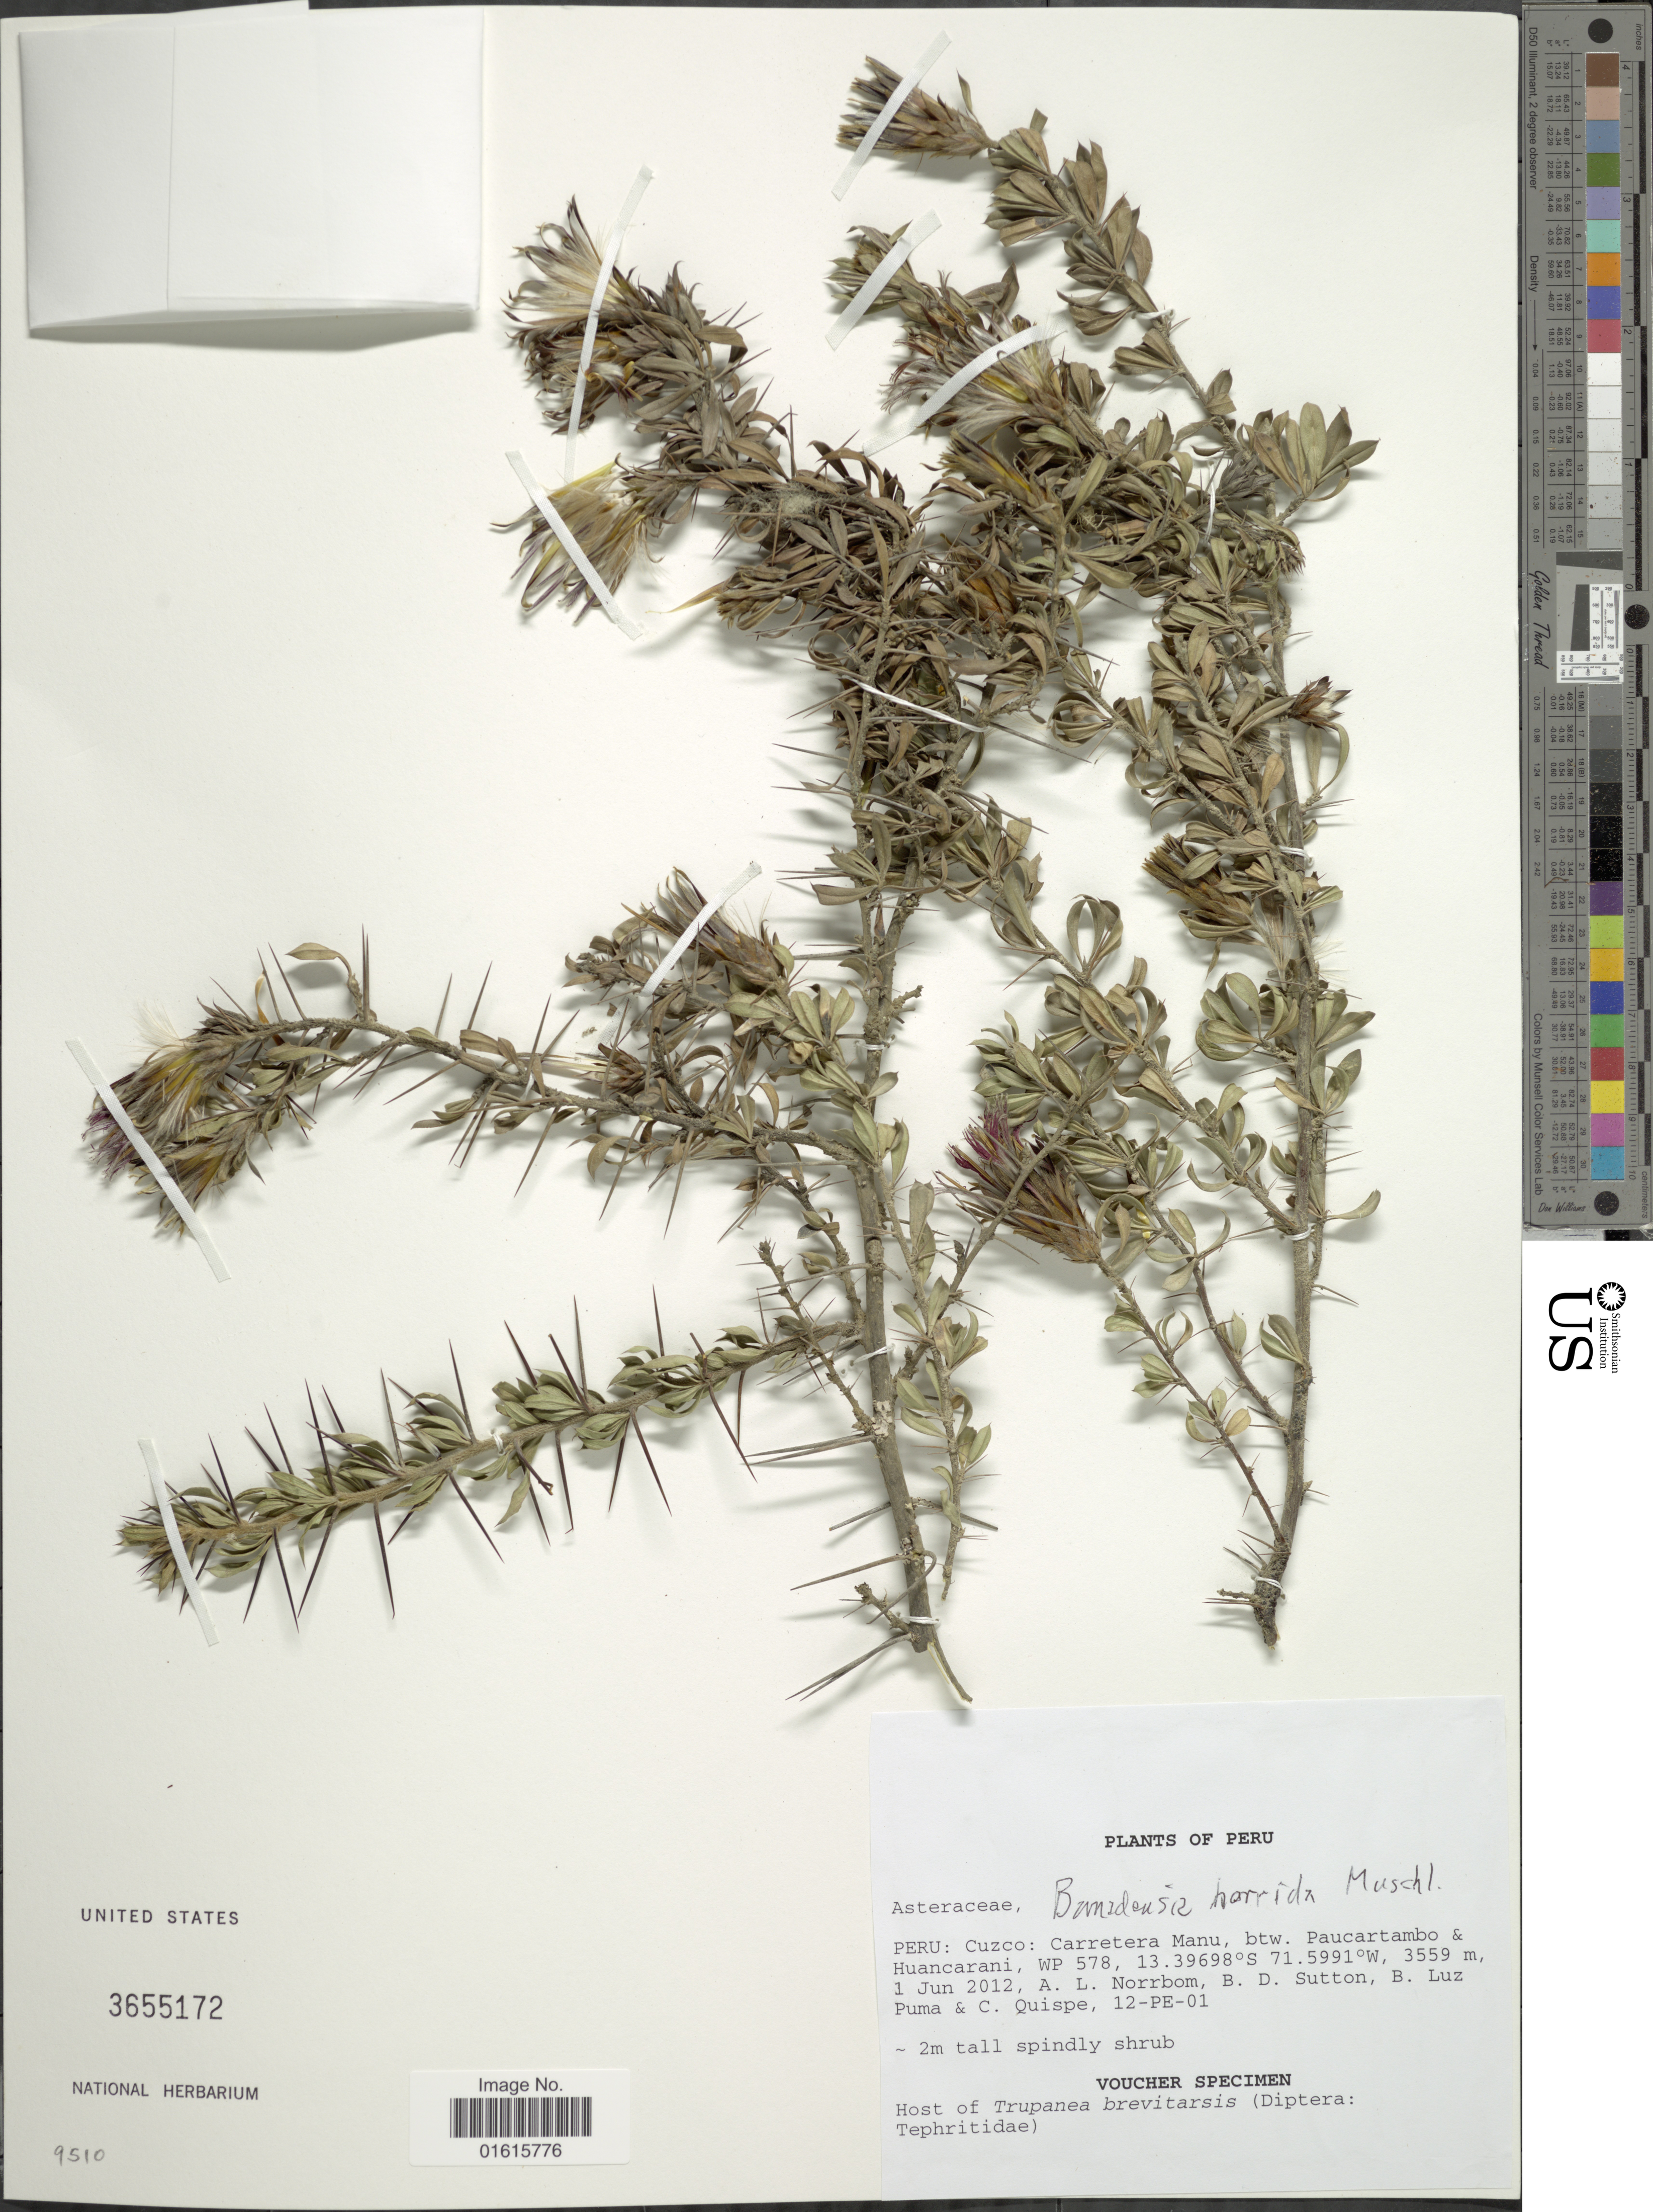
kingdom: Plantae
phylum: Tracheophyta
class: Magnoliopsida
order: Asterales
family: Asteraceae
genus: Barnadesia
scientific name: Barnadesia horrida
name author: Muschl.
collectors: A. L. Norrbom, B. Sutton, B. Luz Puma & C. Quispe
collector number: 12PE01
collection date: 2012-06-01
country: Peru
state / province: Cusco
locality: Carretera Manu, btw. Paucartambo & Huancarani, WP578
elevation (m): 3559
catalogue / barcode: US 3655172